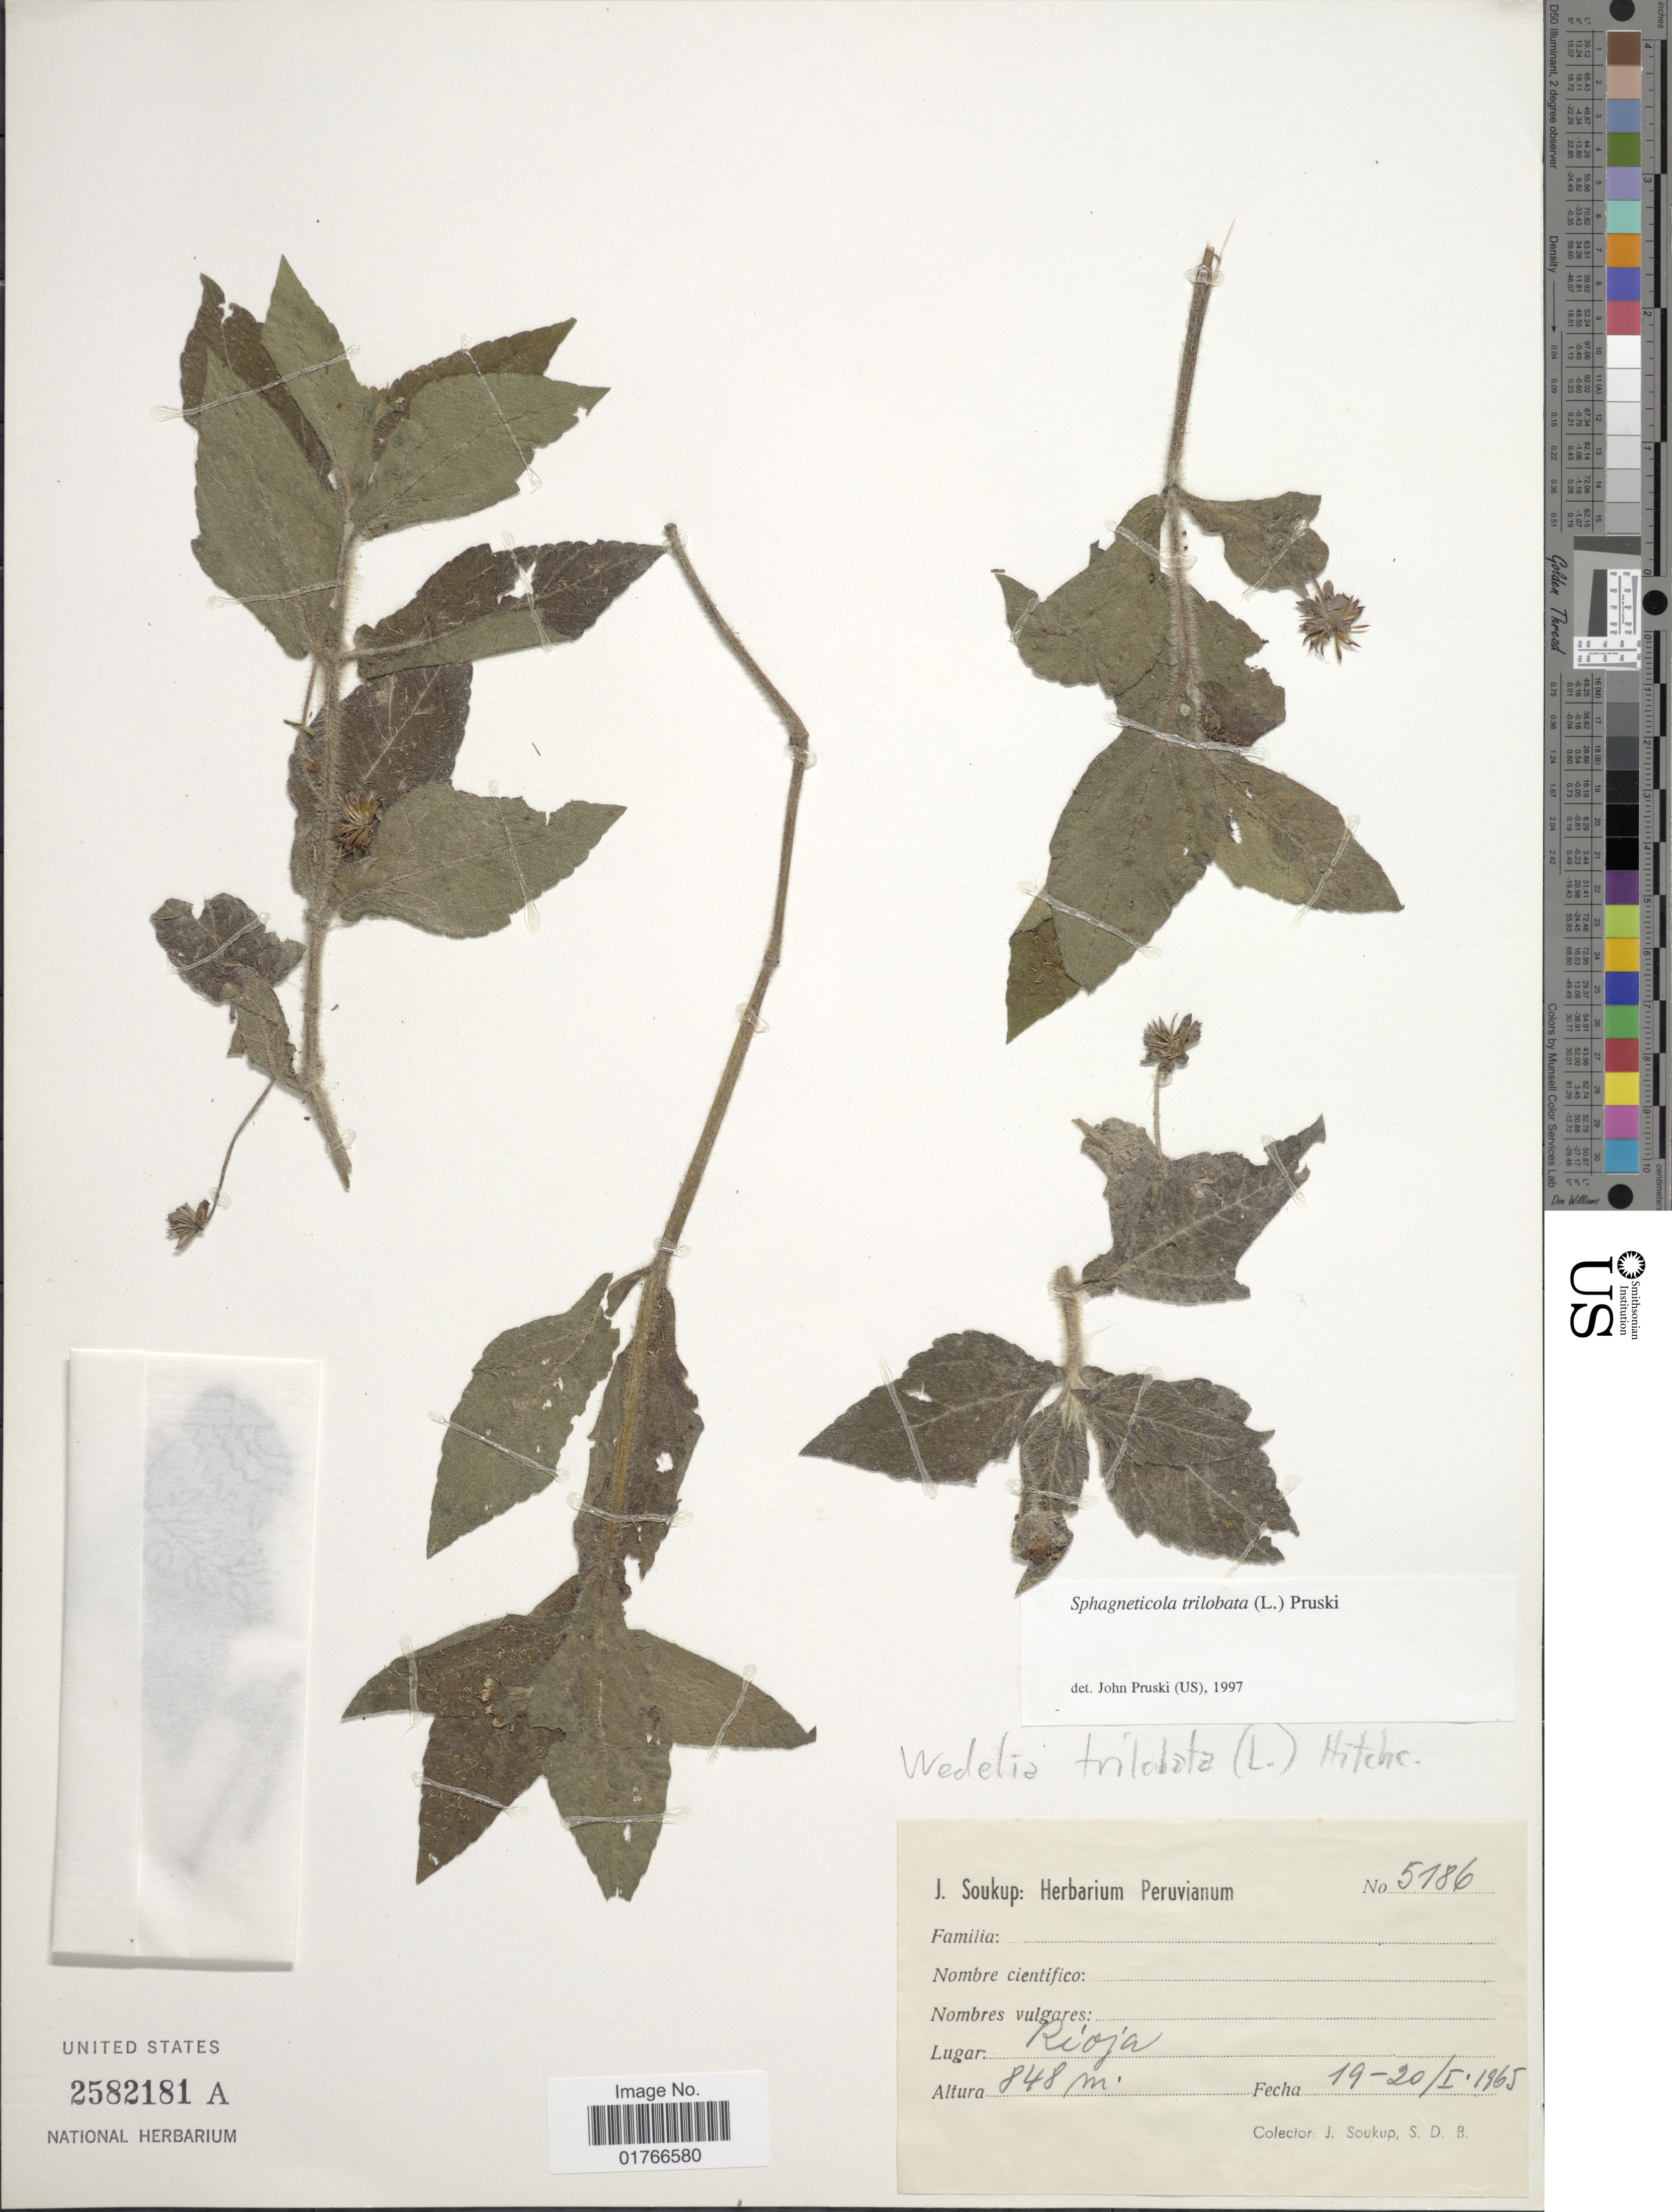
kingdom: Plantae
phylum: Tracheophyta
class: Magnoliopsida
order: Asterales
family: Asteraceae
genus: Sphagneticola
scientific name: Sphagneticola trilobata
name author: (L.) Pruski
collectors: J. Soukup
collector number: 5186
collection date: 1965-01-19/1965-01-20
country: Peru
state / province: San Martín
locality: Rioja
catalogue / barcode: US 2582181A